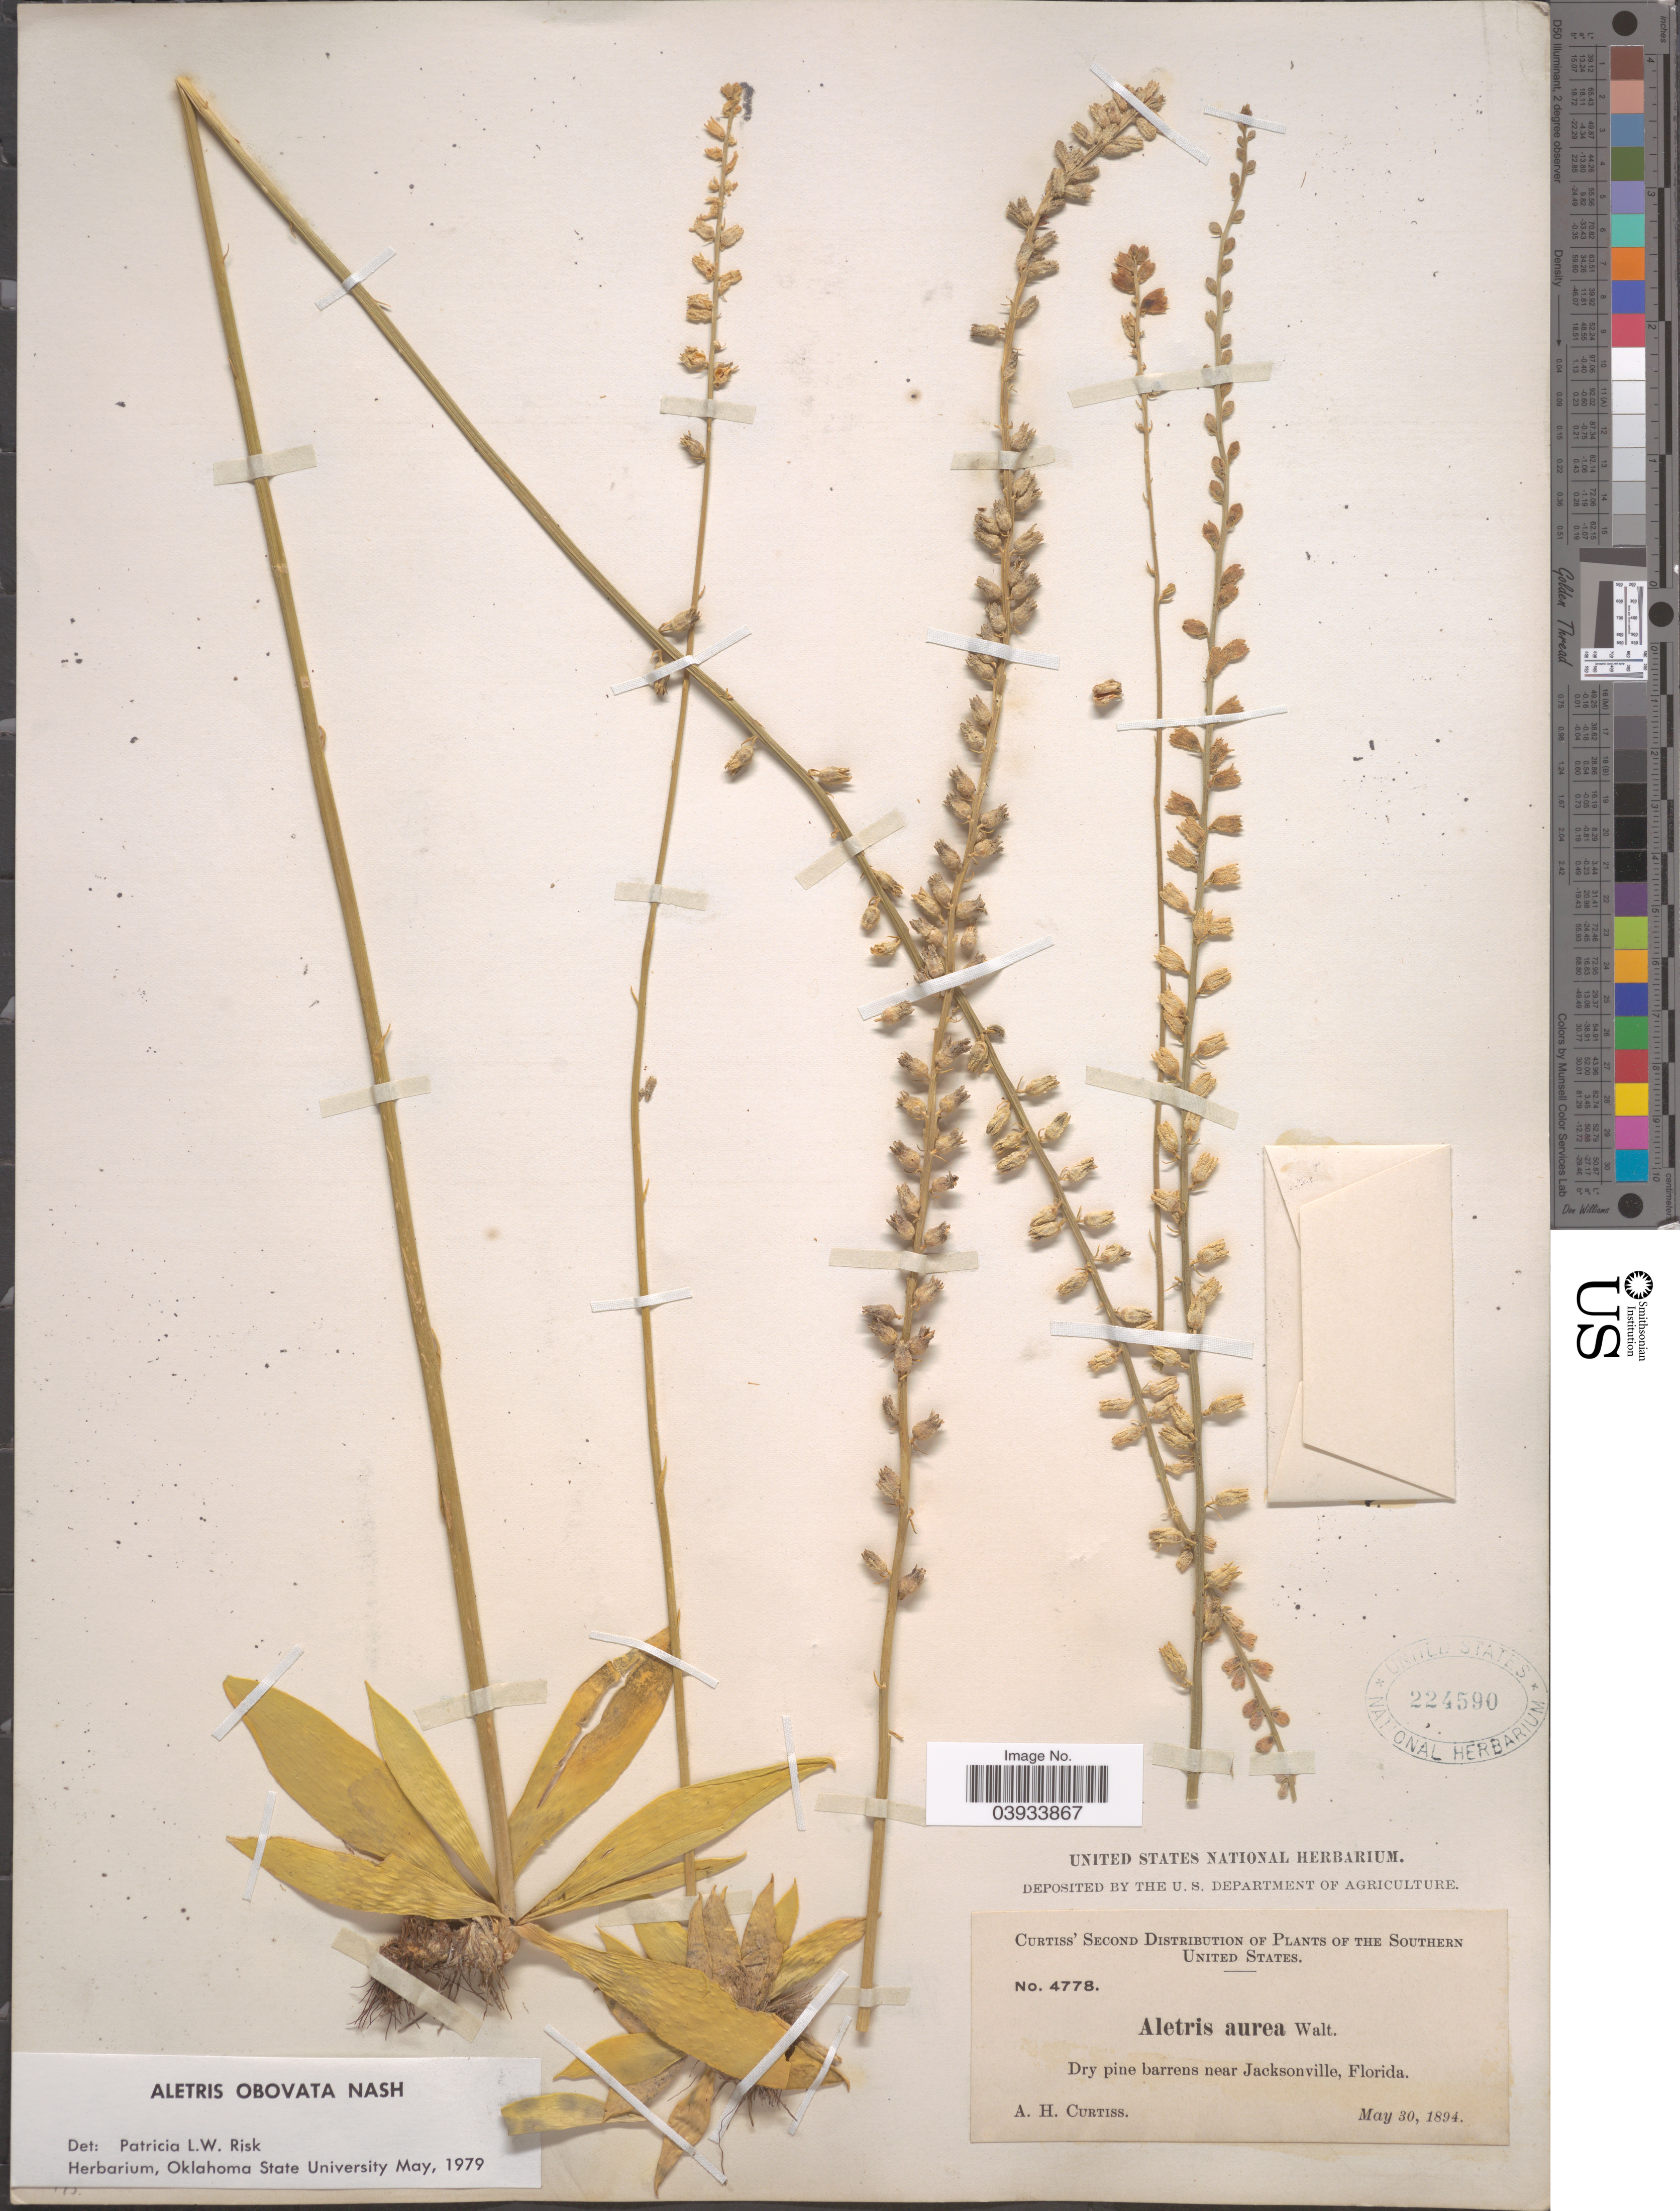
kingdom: Plantae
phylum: Tracheophyta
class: Liliopsida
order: Dioscoreales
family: Nartheciaceae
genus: Aletris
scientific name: Aletris obovata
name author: Nash ex Small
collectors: A. H. Curtiss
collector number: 4778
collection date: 1894-05-30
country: United States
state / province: Florida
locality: Near Jacksonville.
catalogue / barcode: US 224590